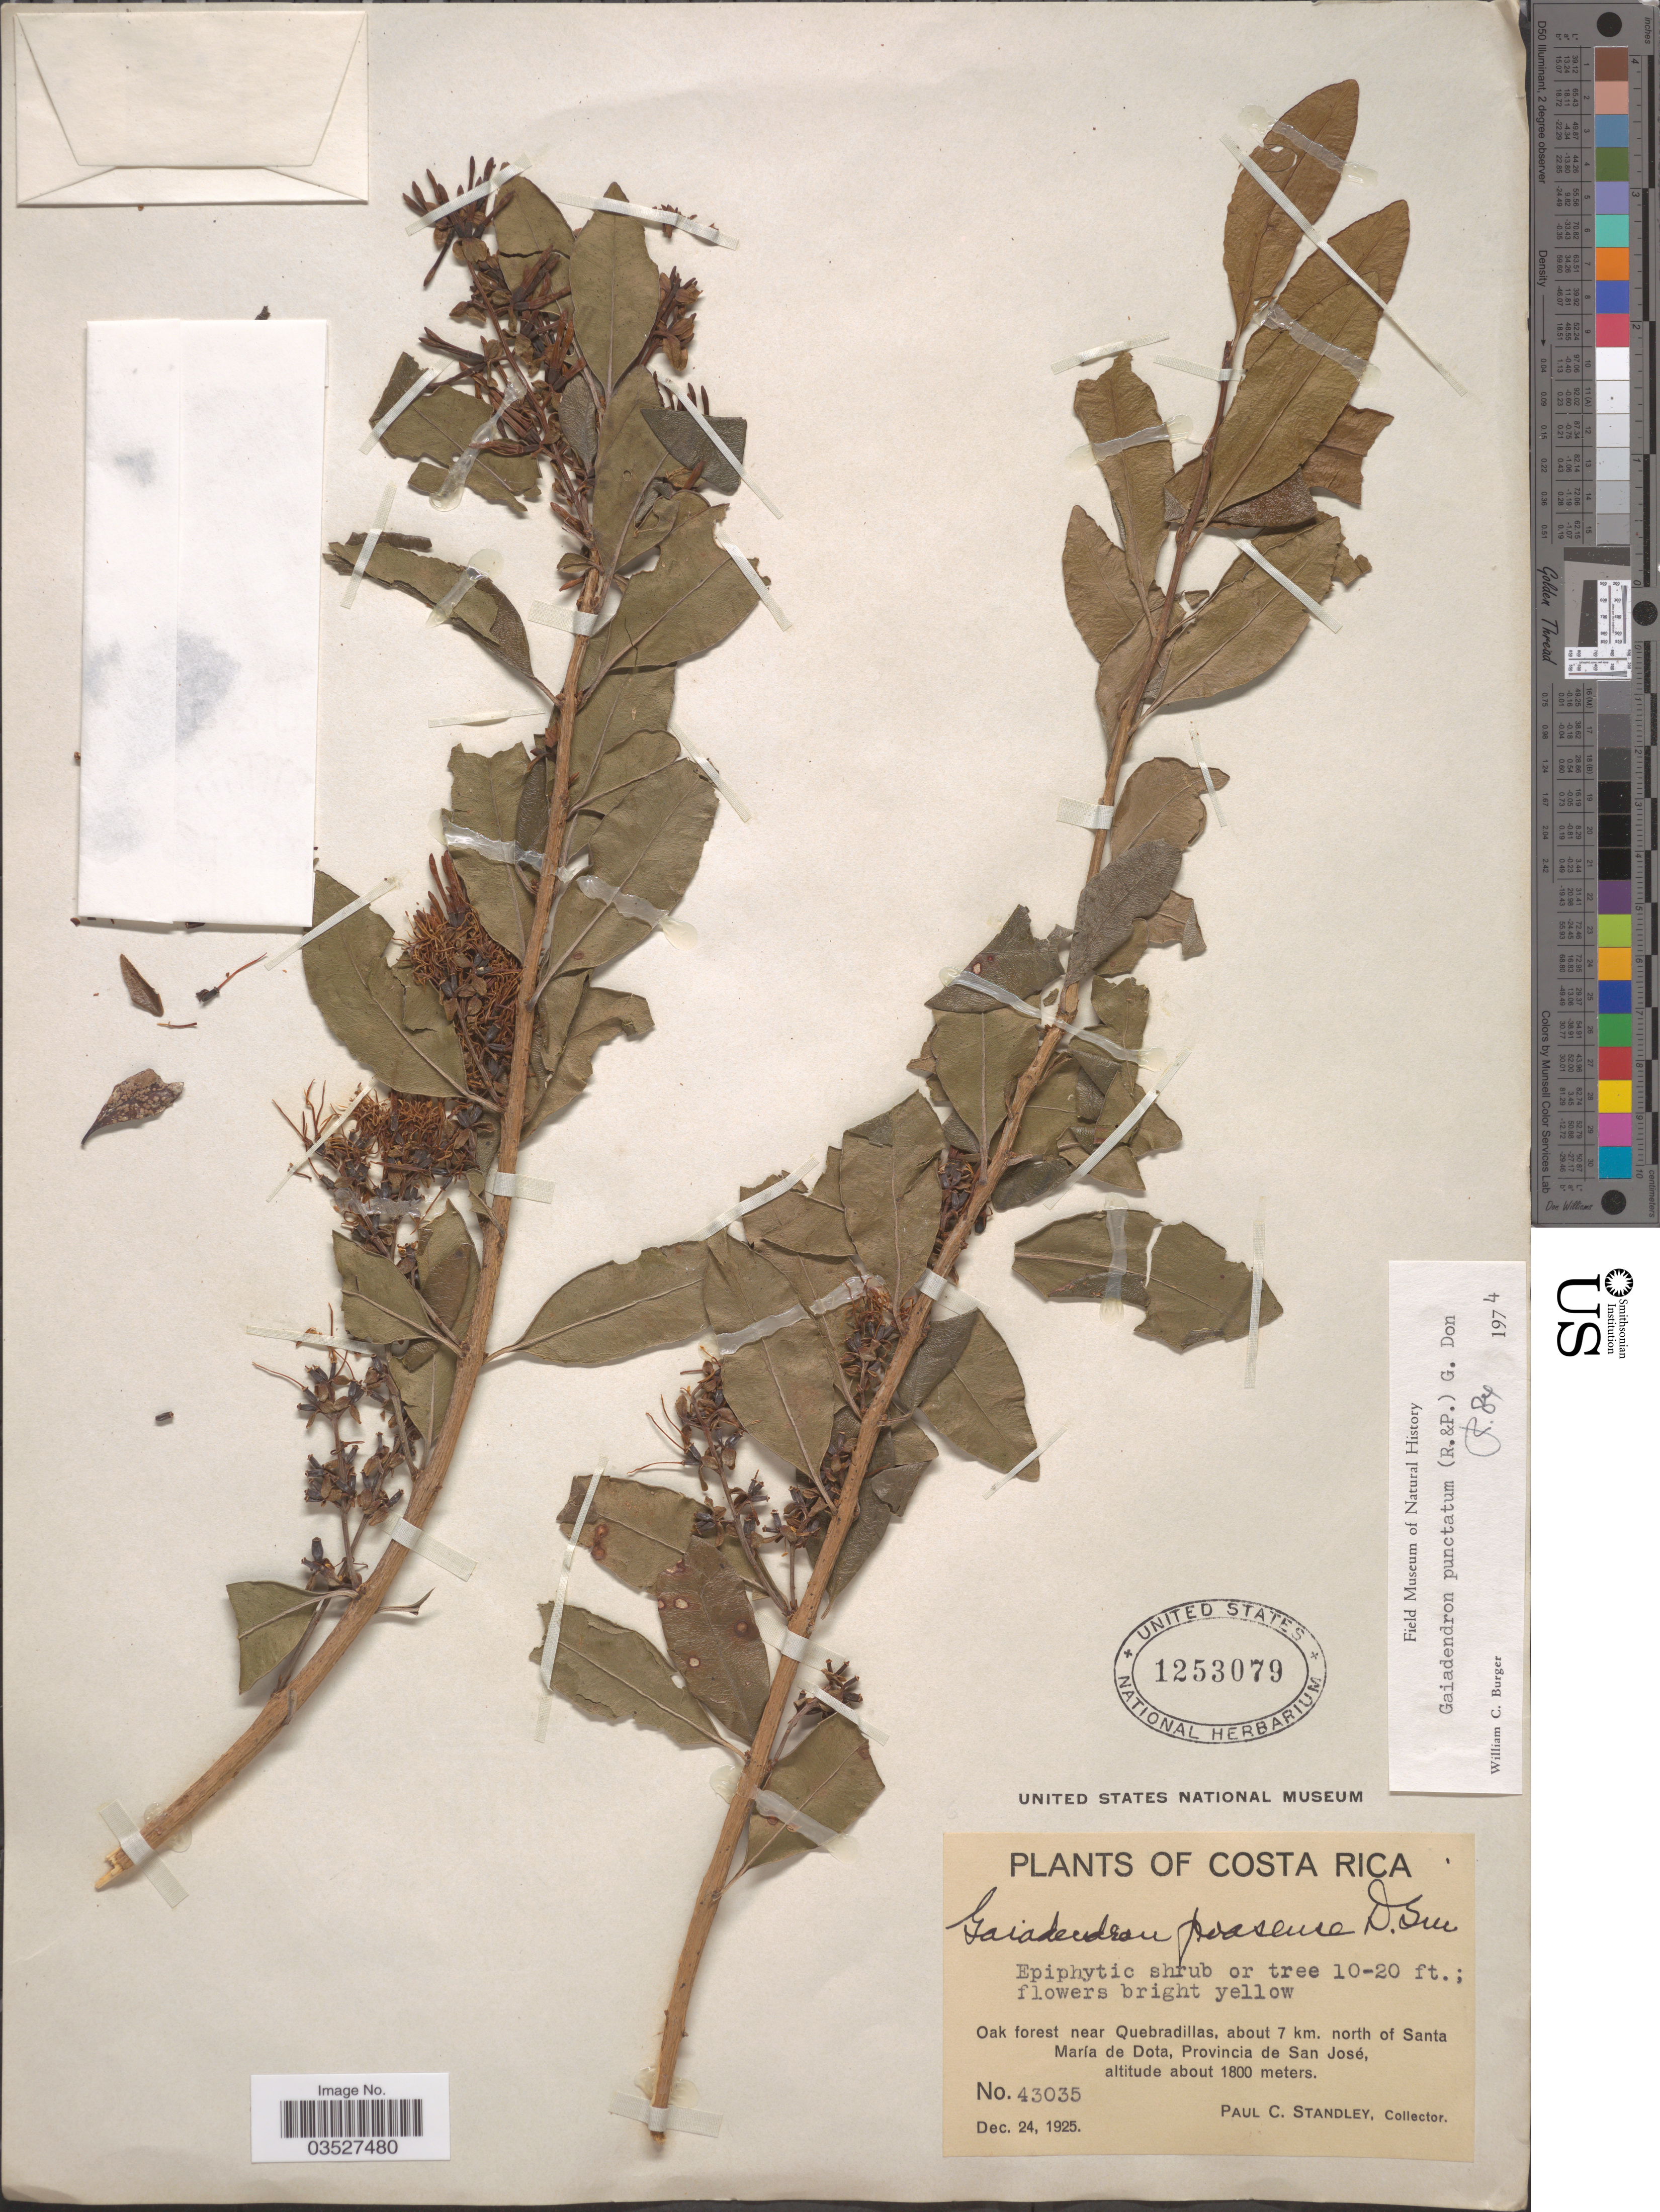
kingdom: Plantae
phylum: Tracheophyta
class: Magnoliopsida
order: Santalales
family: Loranthaceae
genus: Gaiadendron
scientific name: Gaiadendron punctatum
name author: (Ruiz & Pav.) G. Don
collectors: P. C. Standley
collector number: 43035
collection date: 1925-12-24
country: Costa Rica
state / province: San José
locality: Oak forest near Quebradillas, about 7 km. north of Santa María de Dota.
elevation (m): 1800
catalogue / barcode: US 1253079